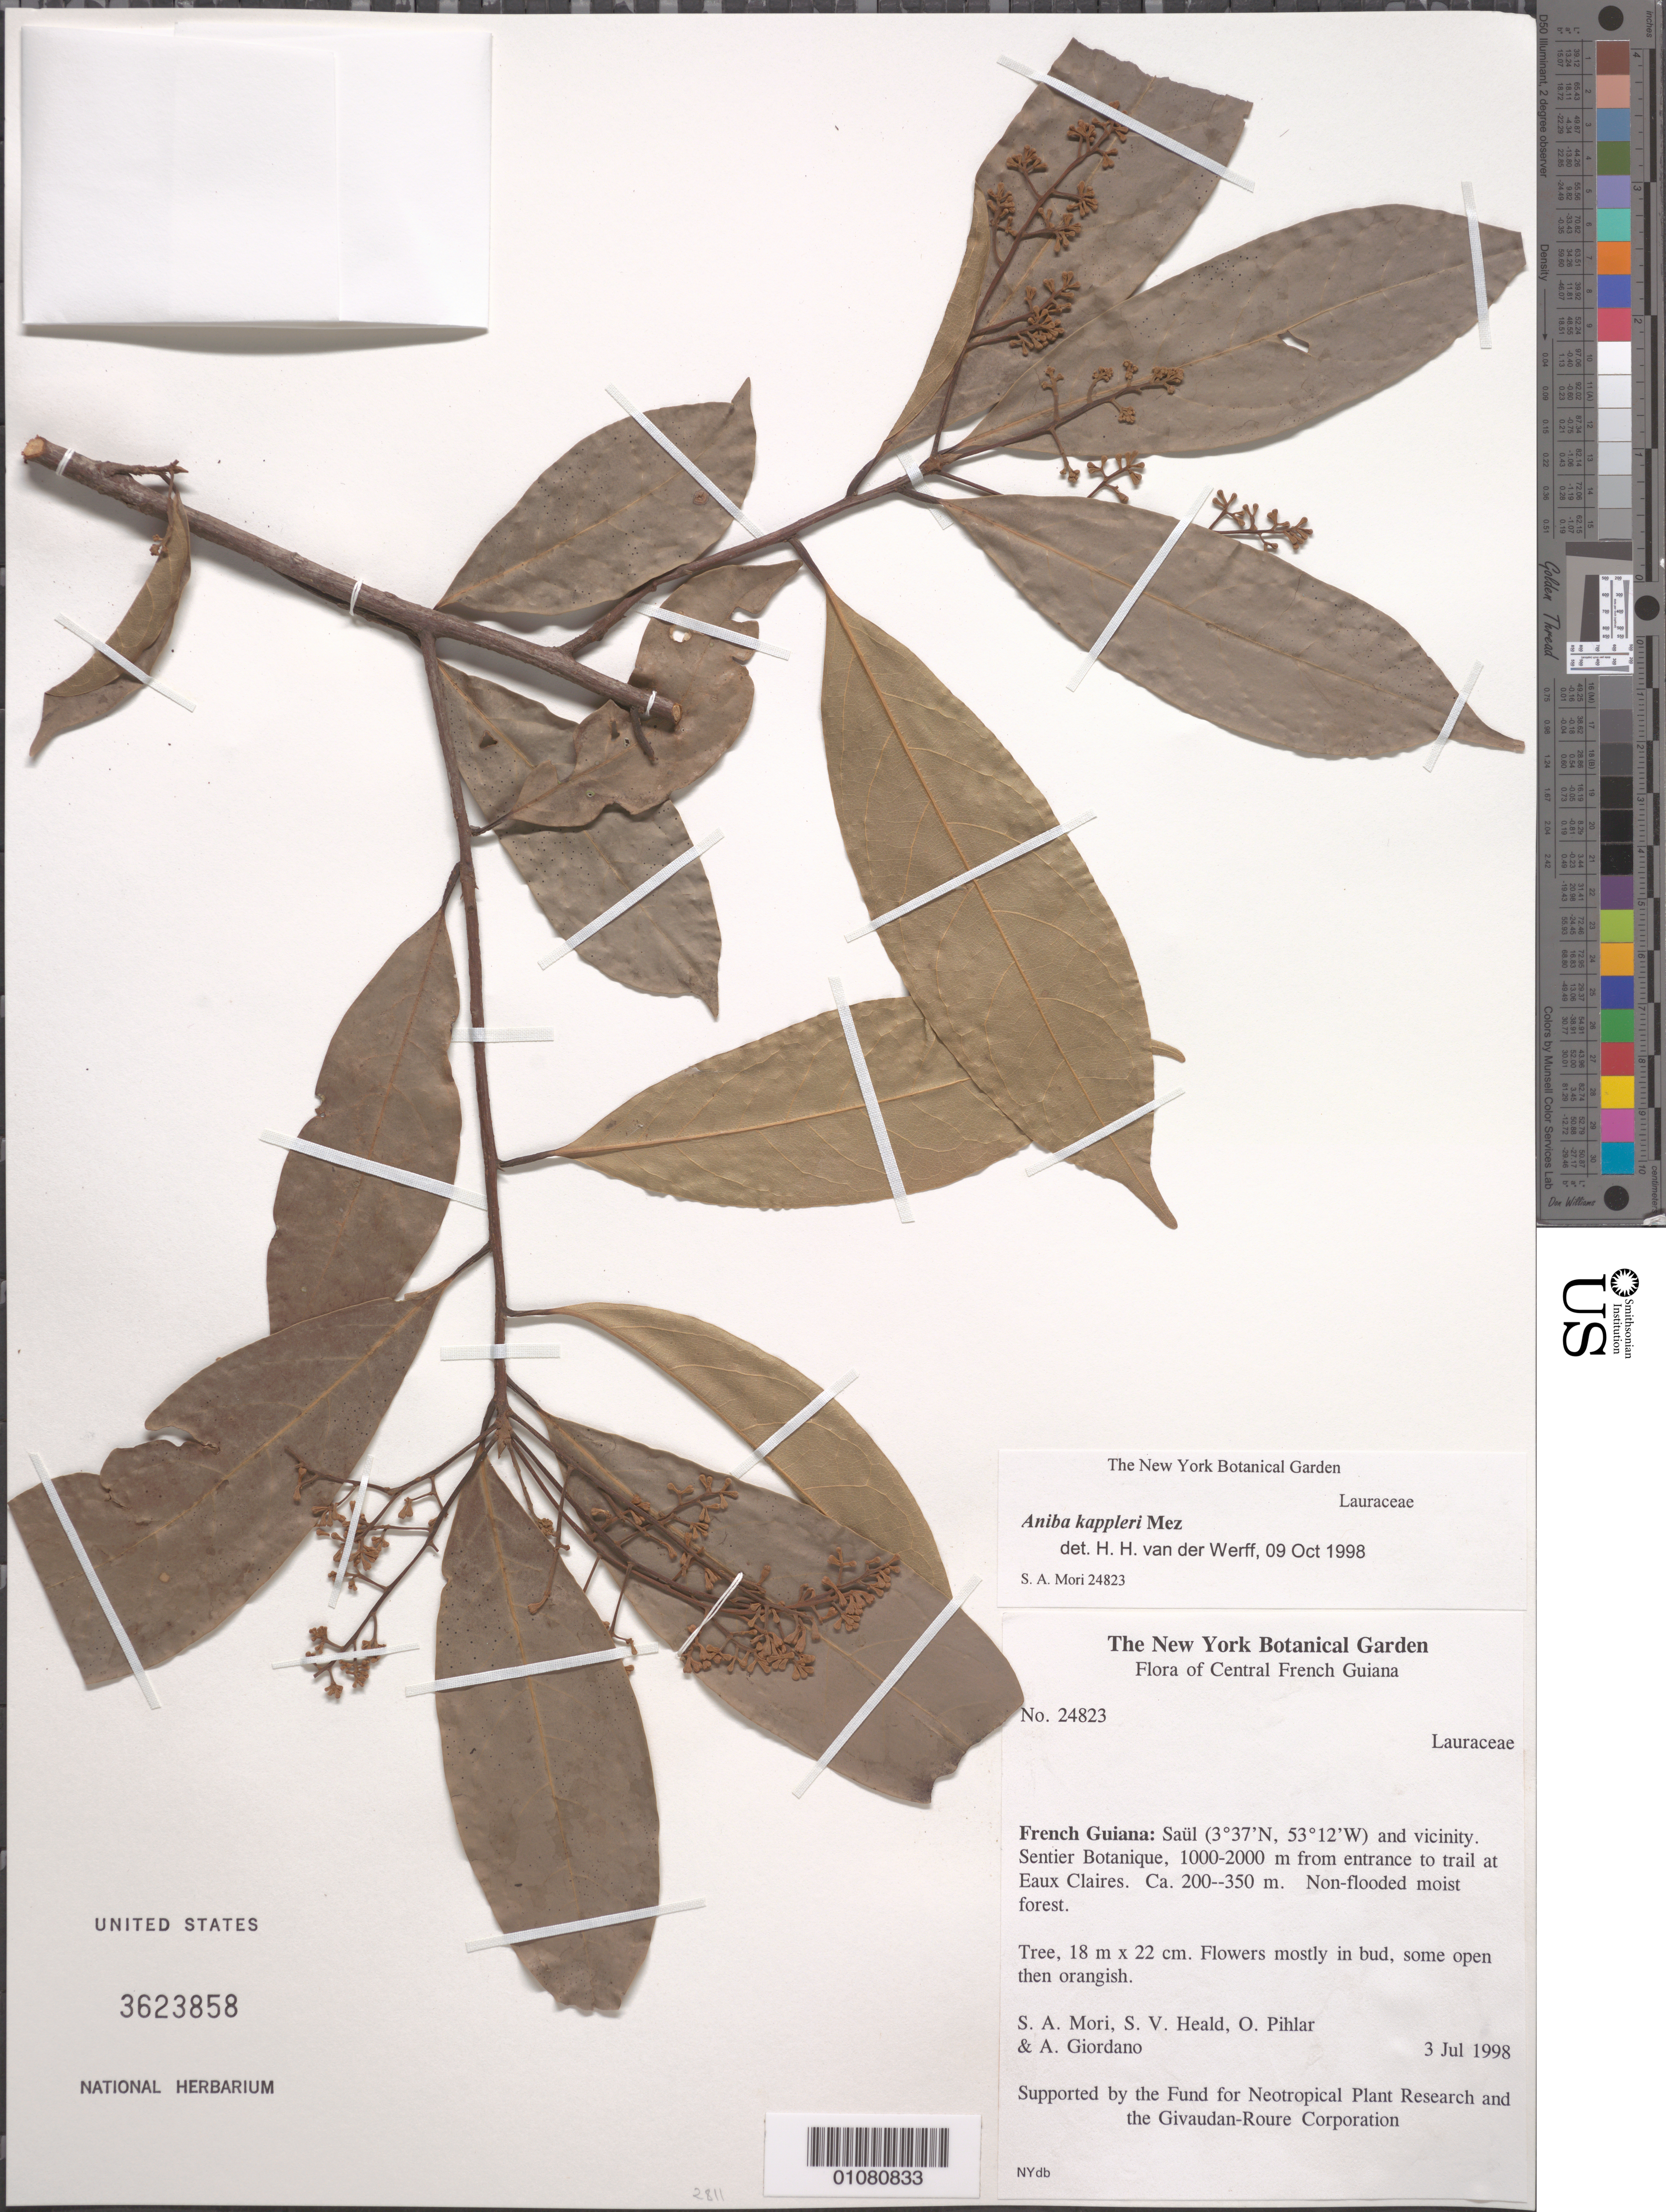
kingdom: Plantae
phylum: Tracheophyta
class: Magnoliopsida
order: Laurales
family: Lauraceae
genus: Aniba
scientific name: Aniba kappleri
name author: Mez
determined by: van der Werff, H., (MO), Missouri Botanical Garden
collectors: S. Mori, S. Heald, O. Pihlar & A. Giordano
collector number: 24823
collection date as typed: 3-Jul-98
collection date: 1998-07-03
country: French Guiana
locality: Saül and vic. Sentier Botanique, 1000-2000m from entrance to trail at Eaux Claires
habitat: Non-flooded moist forest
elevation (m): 200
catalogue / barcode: US 3623858